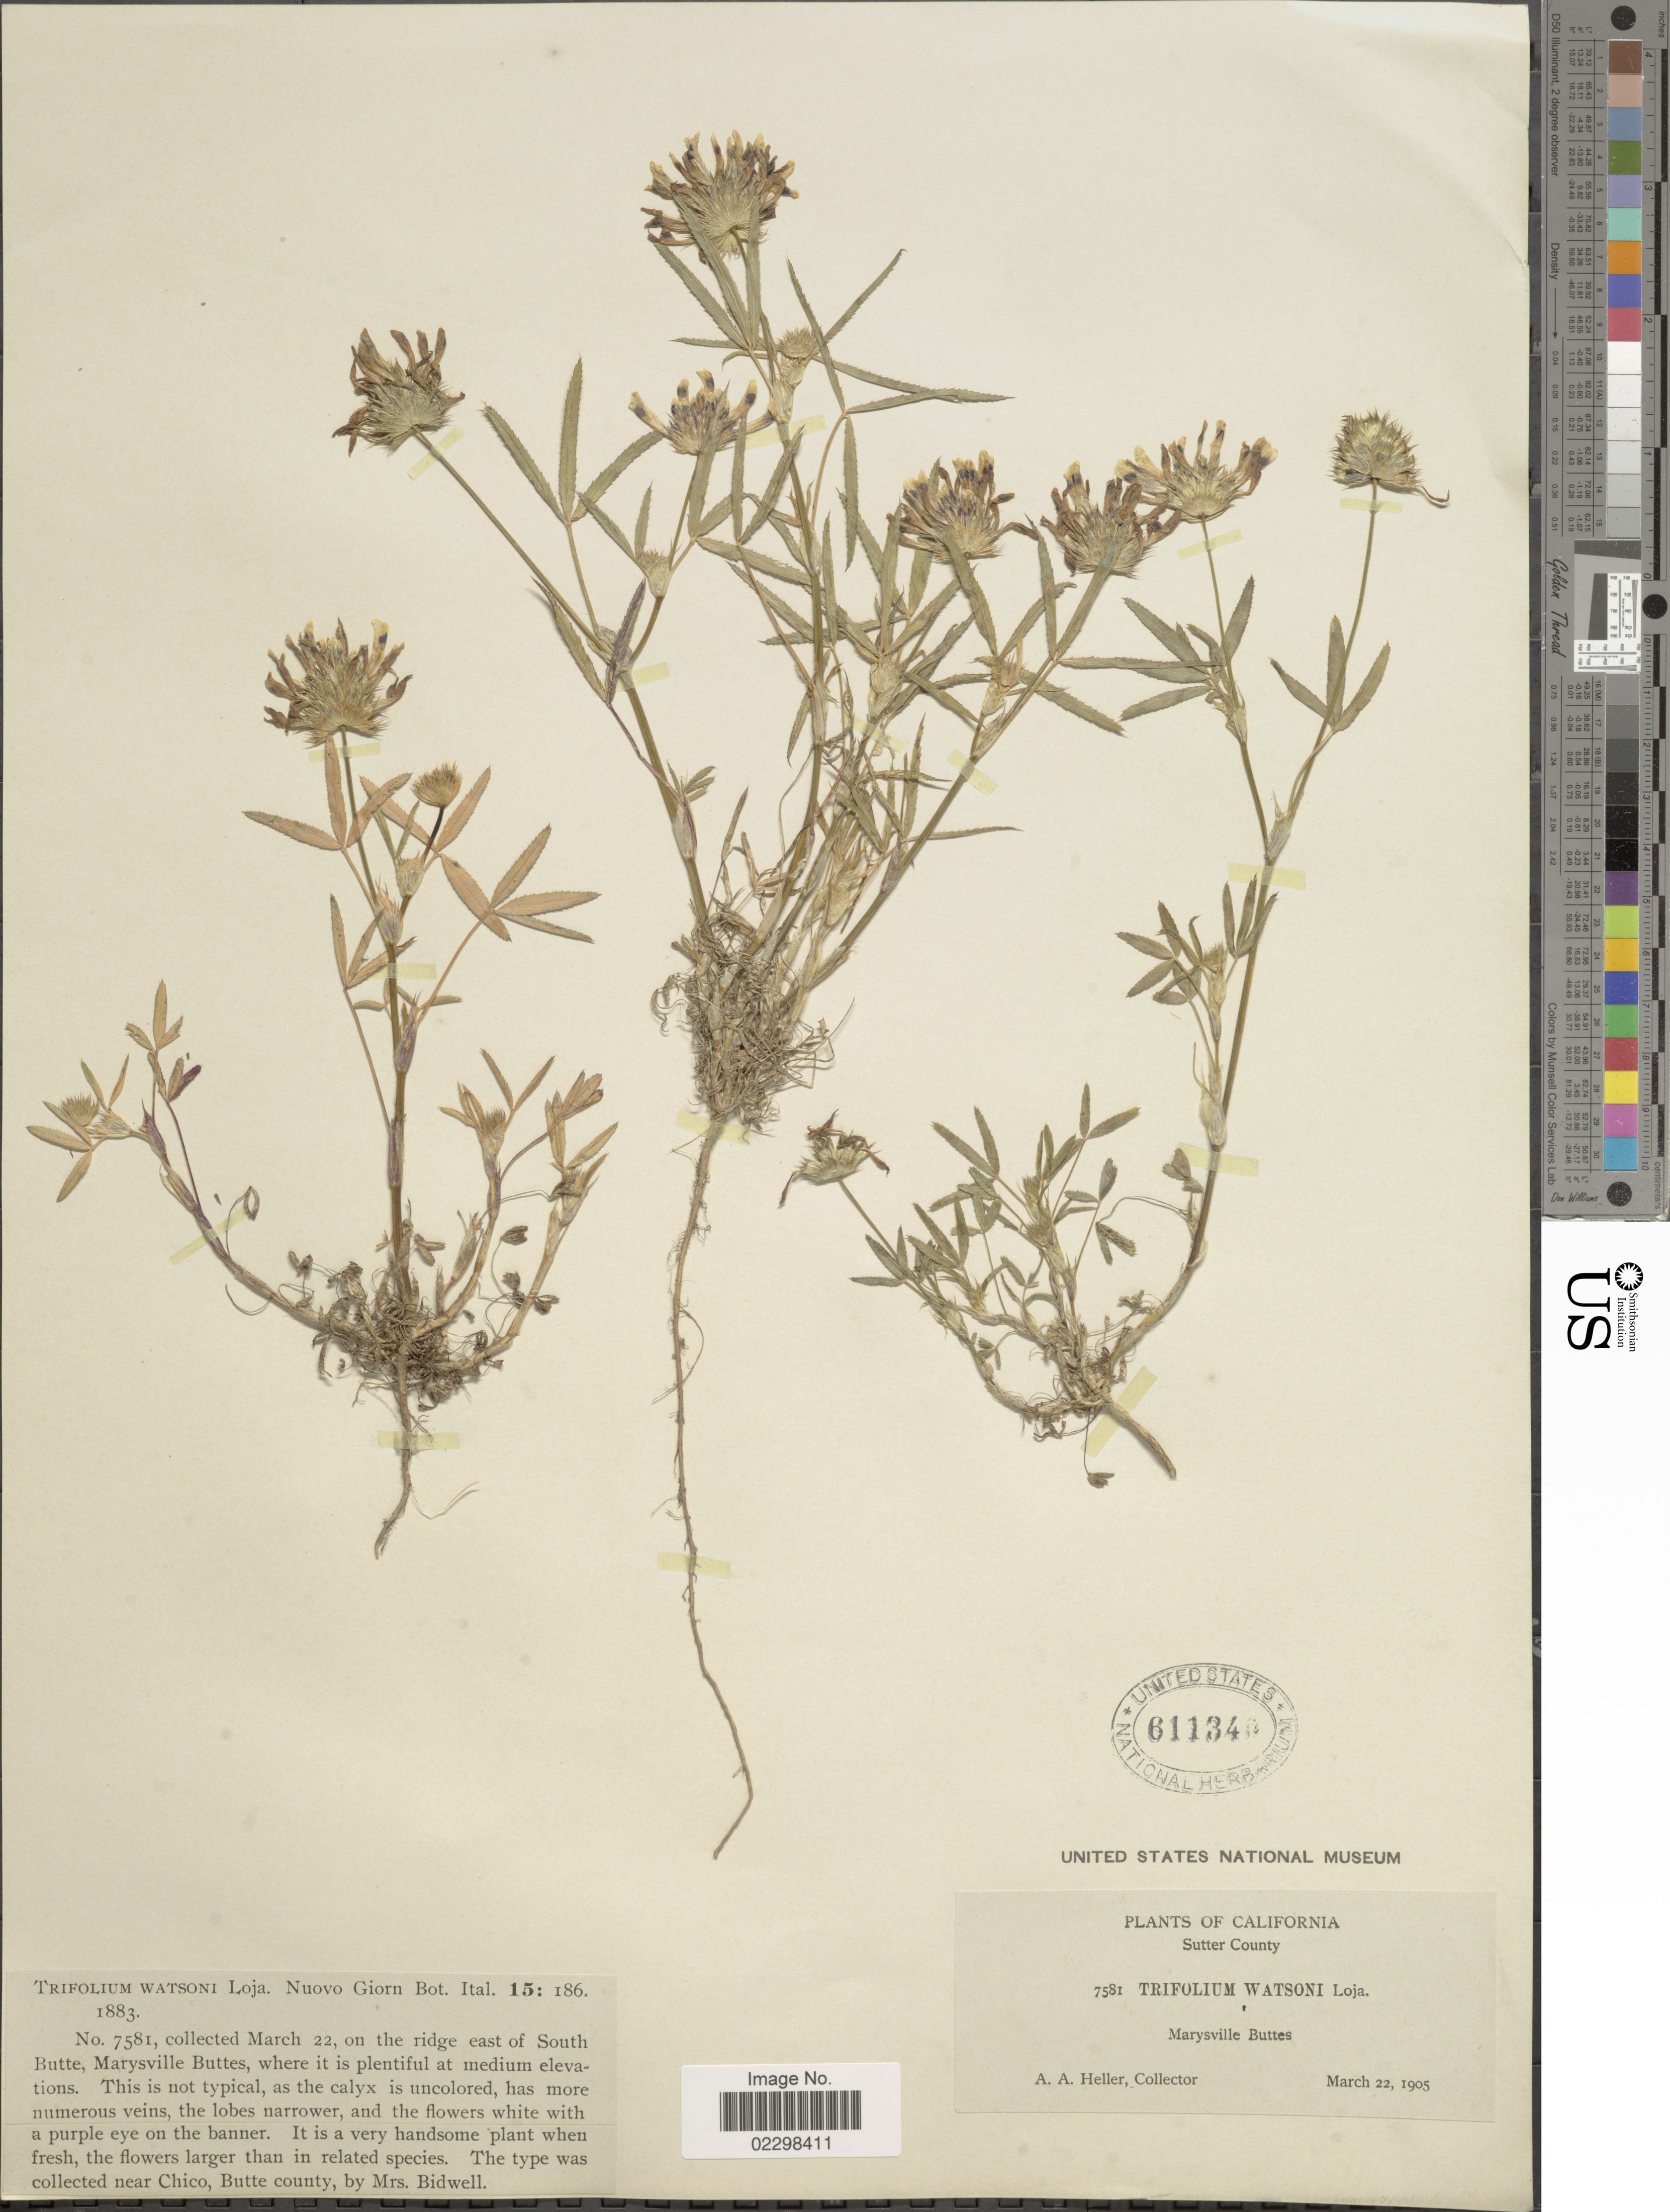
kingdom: Plantae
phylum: Tracheophyta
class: Magnoliopsida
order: Fabales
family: Fabaceae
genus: Trifolium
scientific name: Trifolium tridentatum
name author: Lindl.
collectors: A. A. Heller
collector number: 7581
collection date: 1905-03-22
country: United States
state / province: California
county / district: Sutter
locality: Sutter County. Marysville Buttes.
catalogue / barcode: US 611340